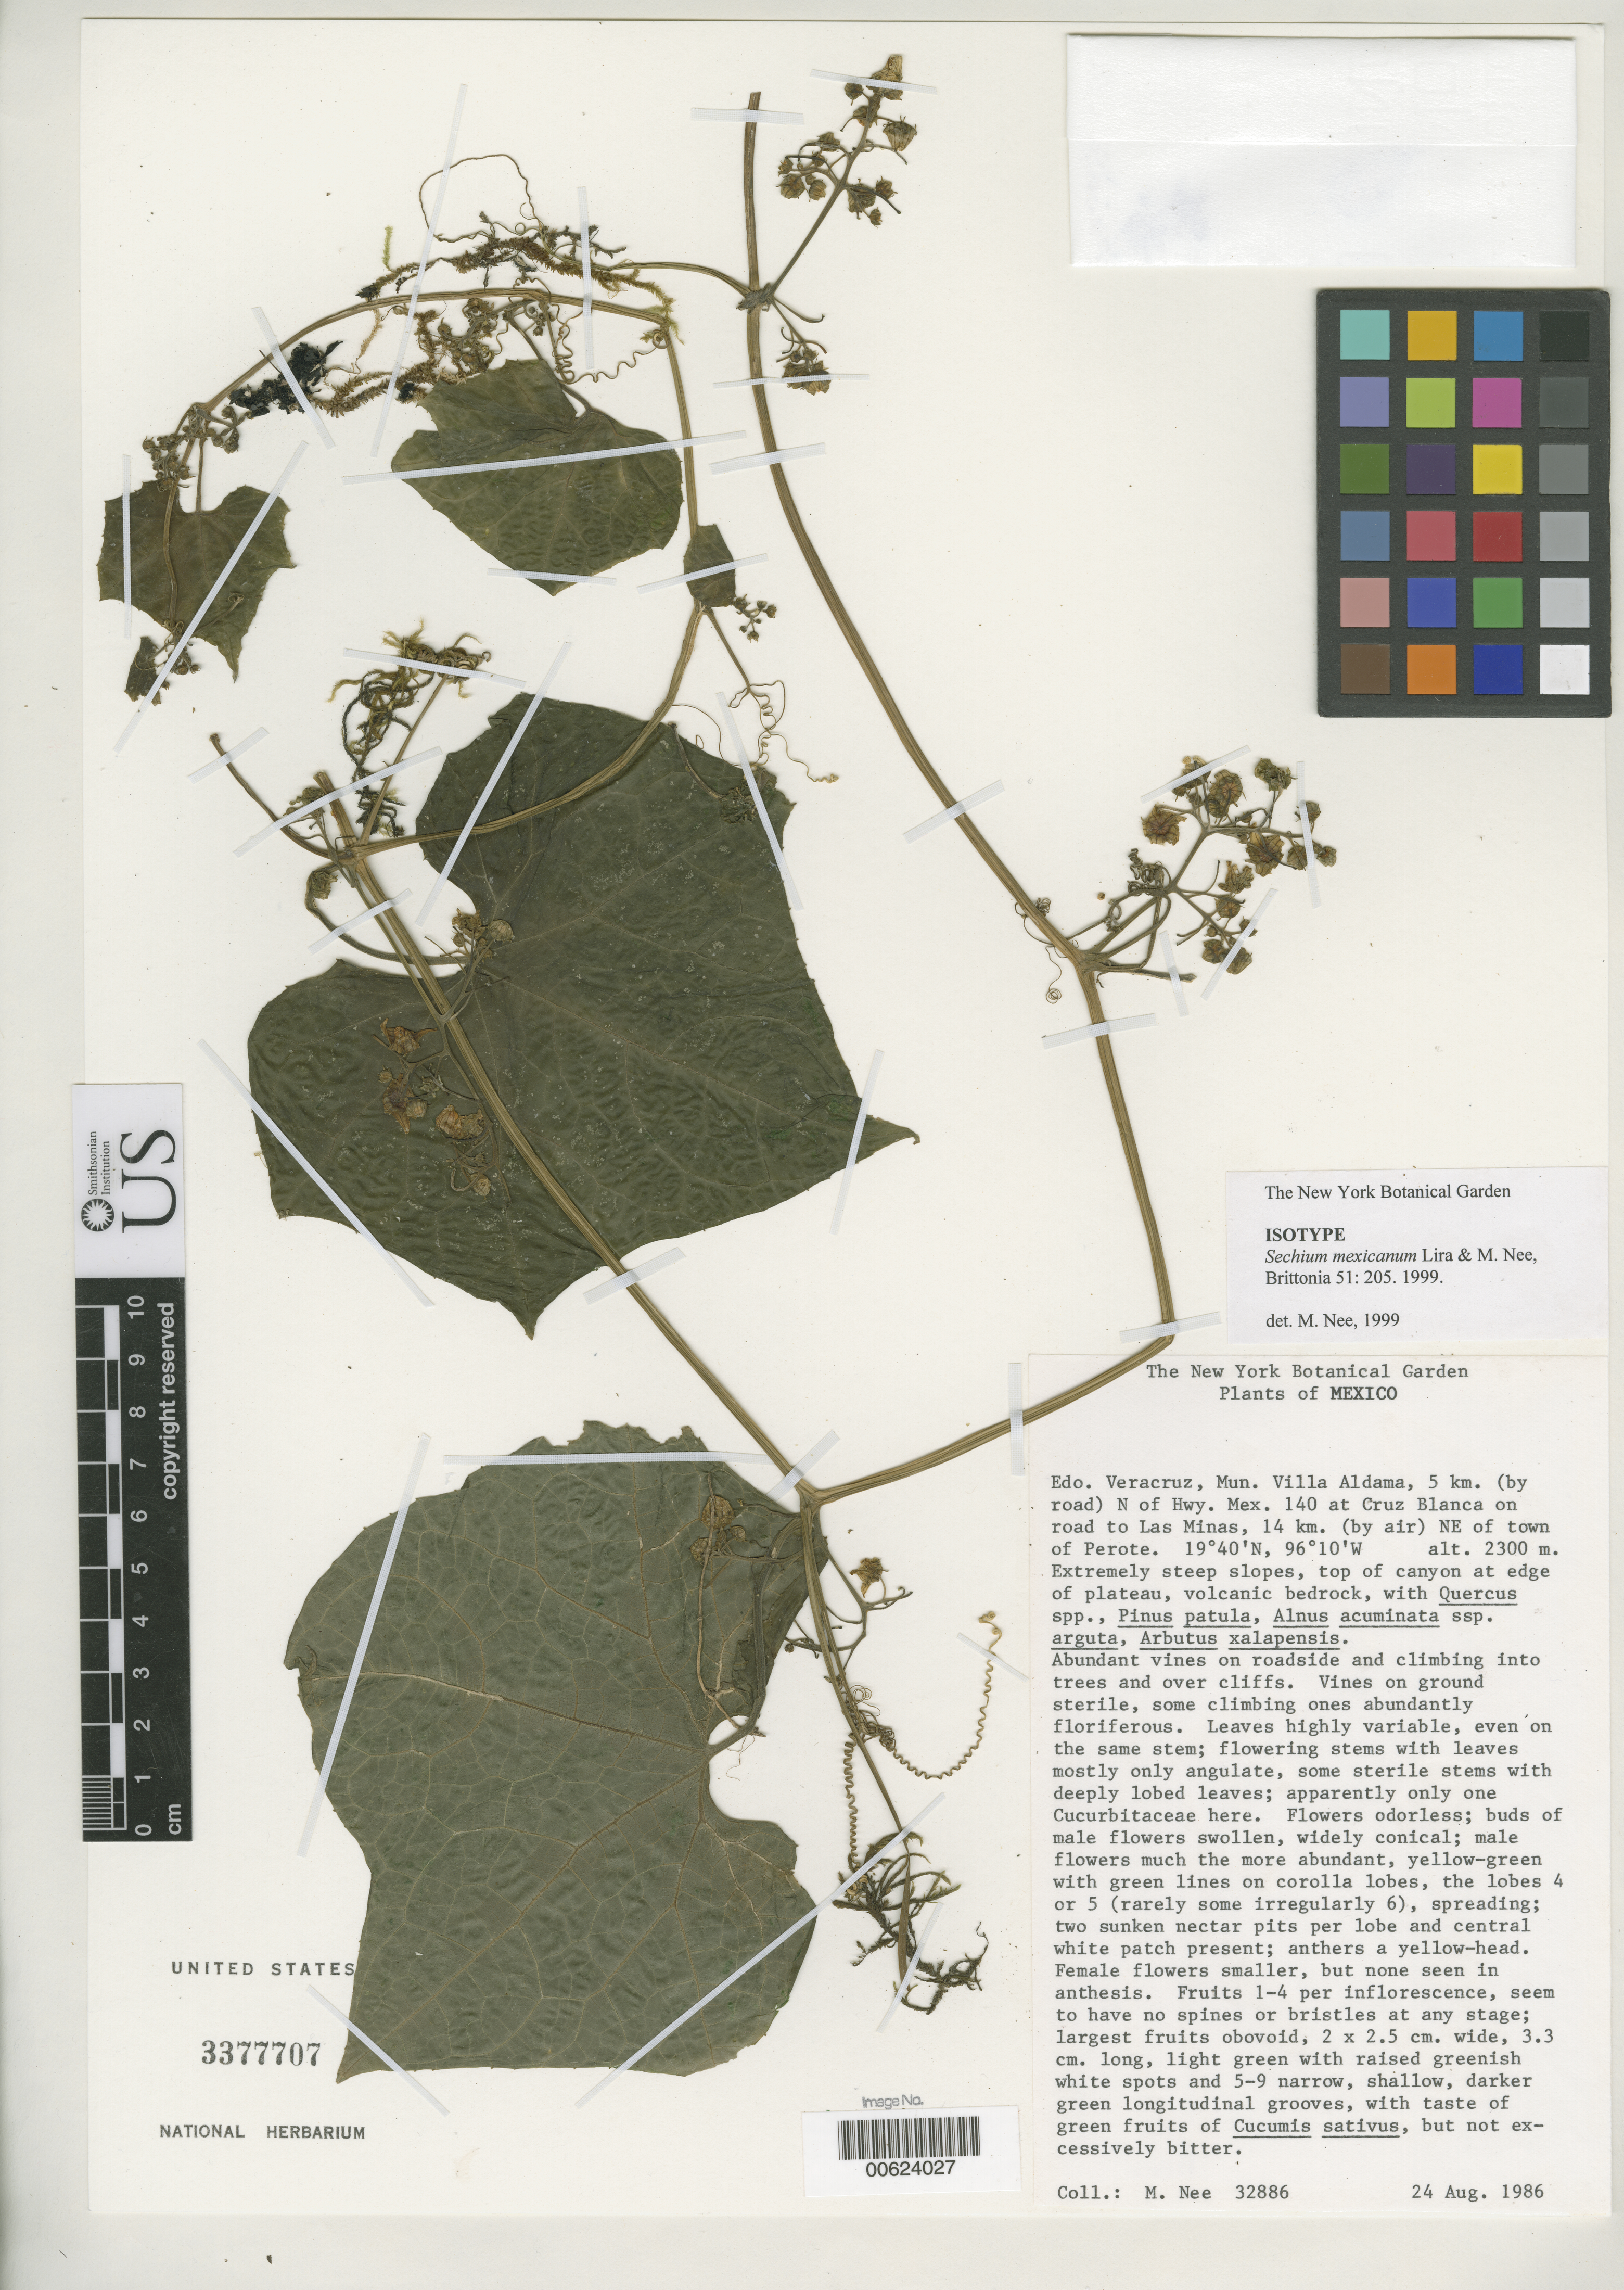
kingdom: Plantae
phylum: Tracheophyta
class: Magnoliopsida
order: Cucurbitales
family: Cucurbitaceae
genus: Sechium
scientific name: Sechium mexicanum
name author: Lira & M. Nee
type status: Isotype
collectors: M. Nee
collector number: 32886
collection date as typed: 24 Aug 1986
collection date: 1986-08-24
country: Mexico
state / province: Veracruz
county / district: Villa Aldama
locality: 5 km N of Hwy Mex. 140 at Cruz Blanca on road to Las Minas, 14 km (by air) NE of town of Perote.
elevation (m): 2300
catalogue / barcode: US 3377707